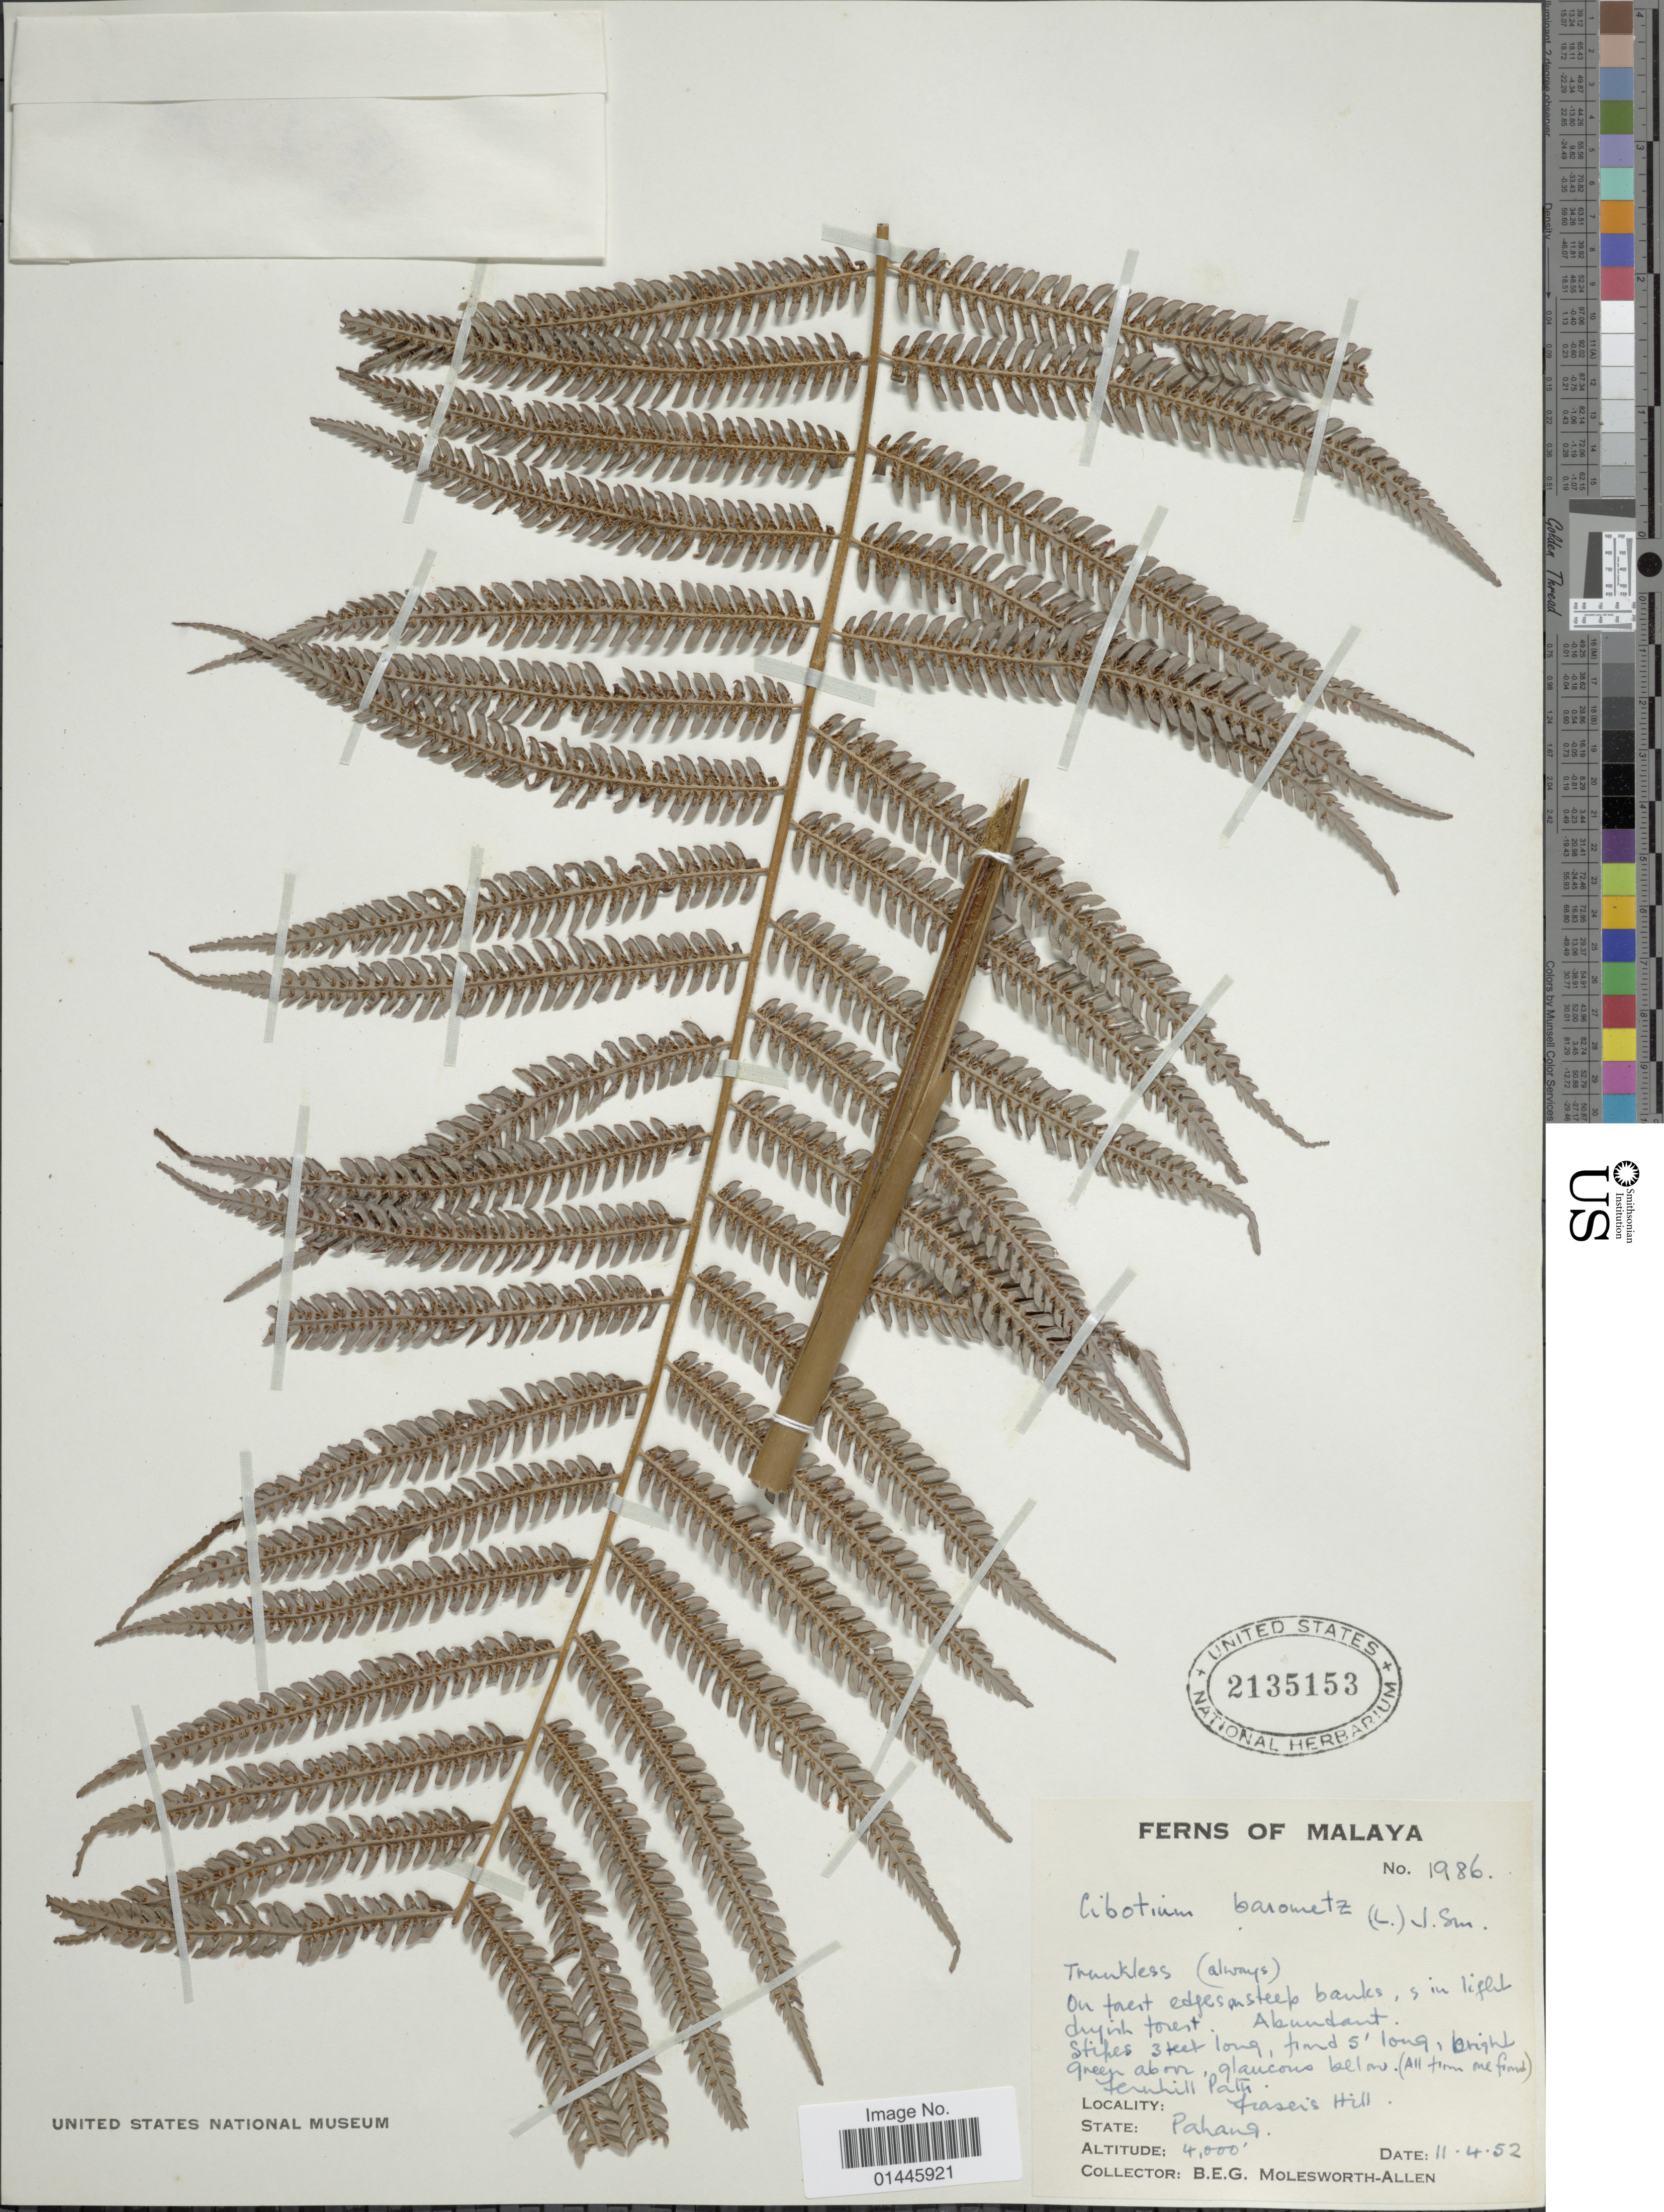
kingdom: Plantae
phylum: Tracheophyta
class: Polypodiopsida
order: Cyatheales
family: Cibotiaceae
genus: Cibotium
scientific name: Cibotium barometz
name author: (L.) J. Sm.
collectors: B. E. G. Molesworth-Allen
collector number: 1986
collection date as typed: Transcribed d/m/y: 11/4/52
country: Malaysia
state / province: Pahang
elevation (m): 1219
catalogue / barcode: US 2135153